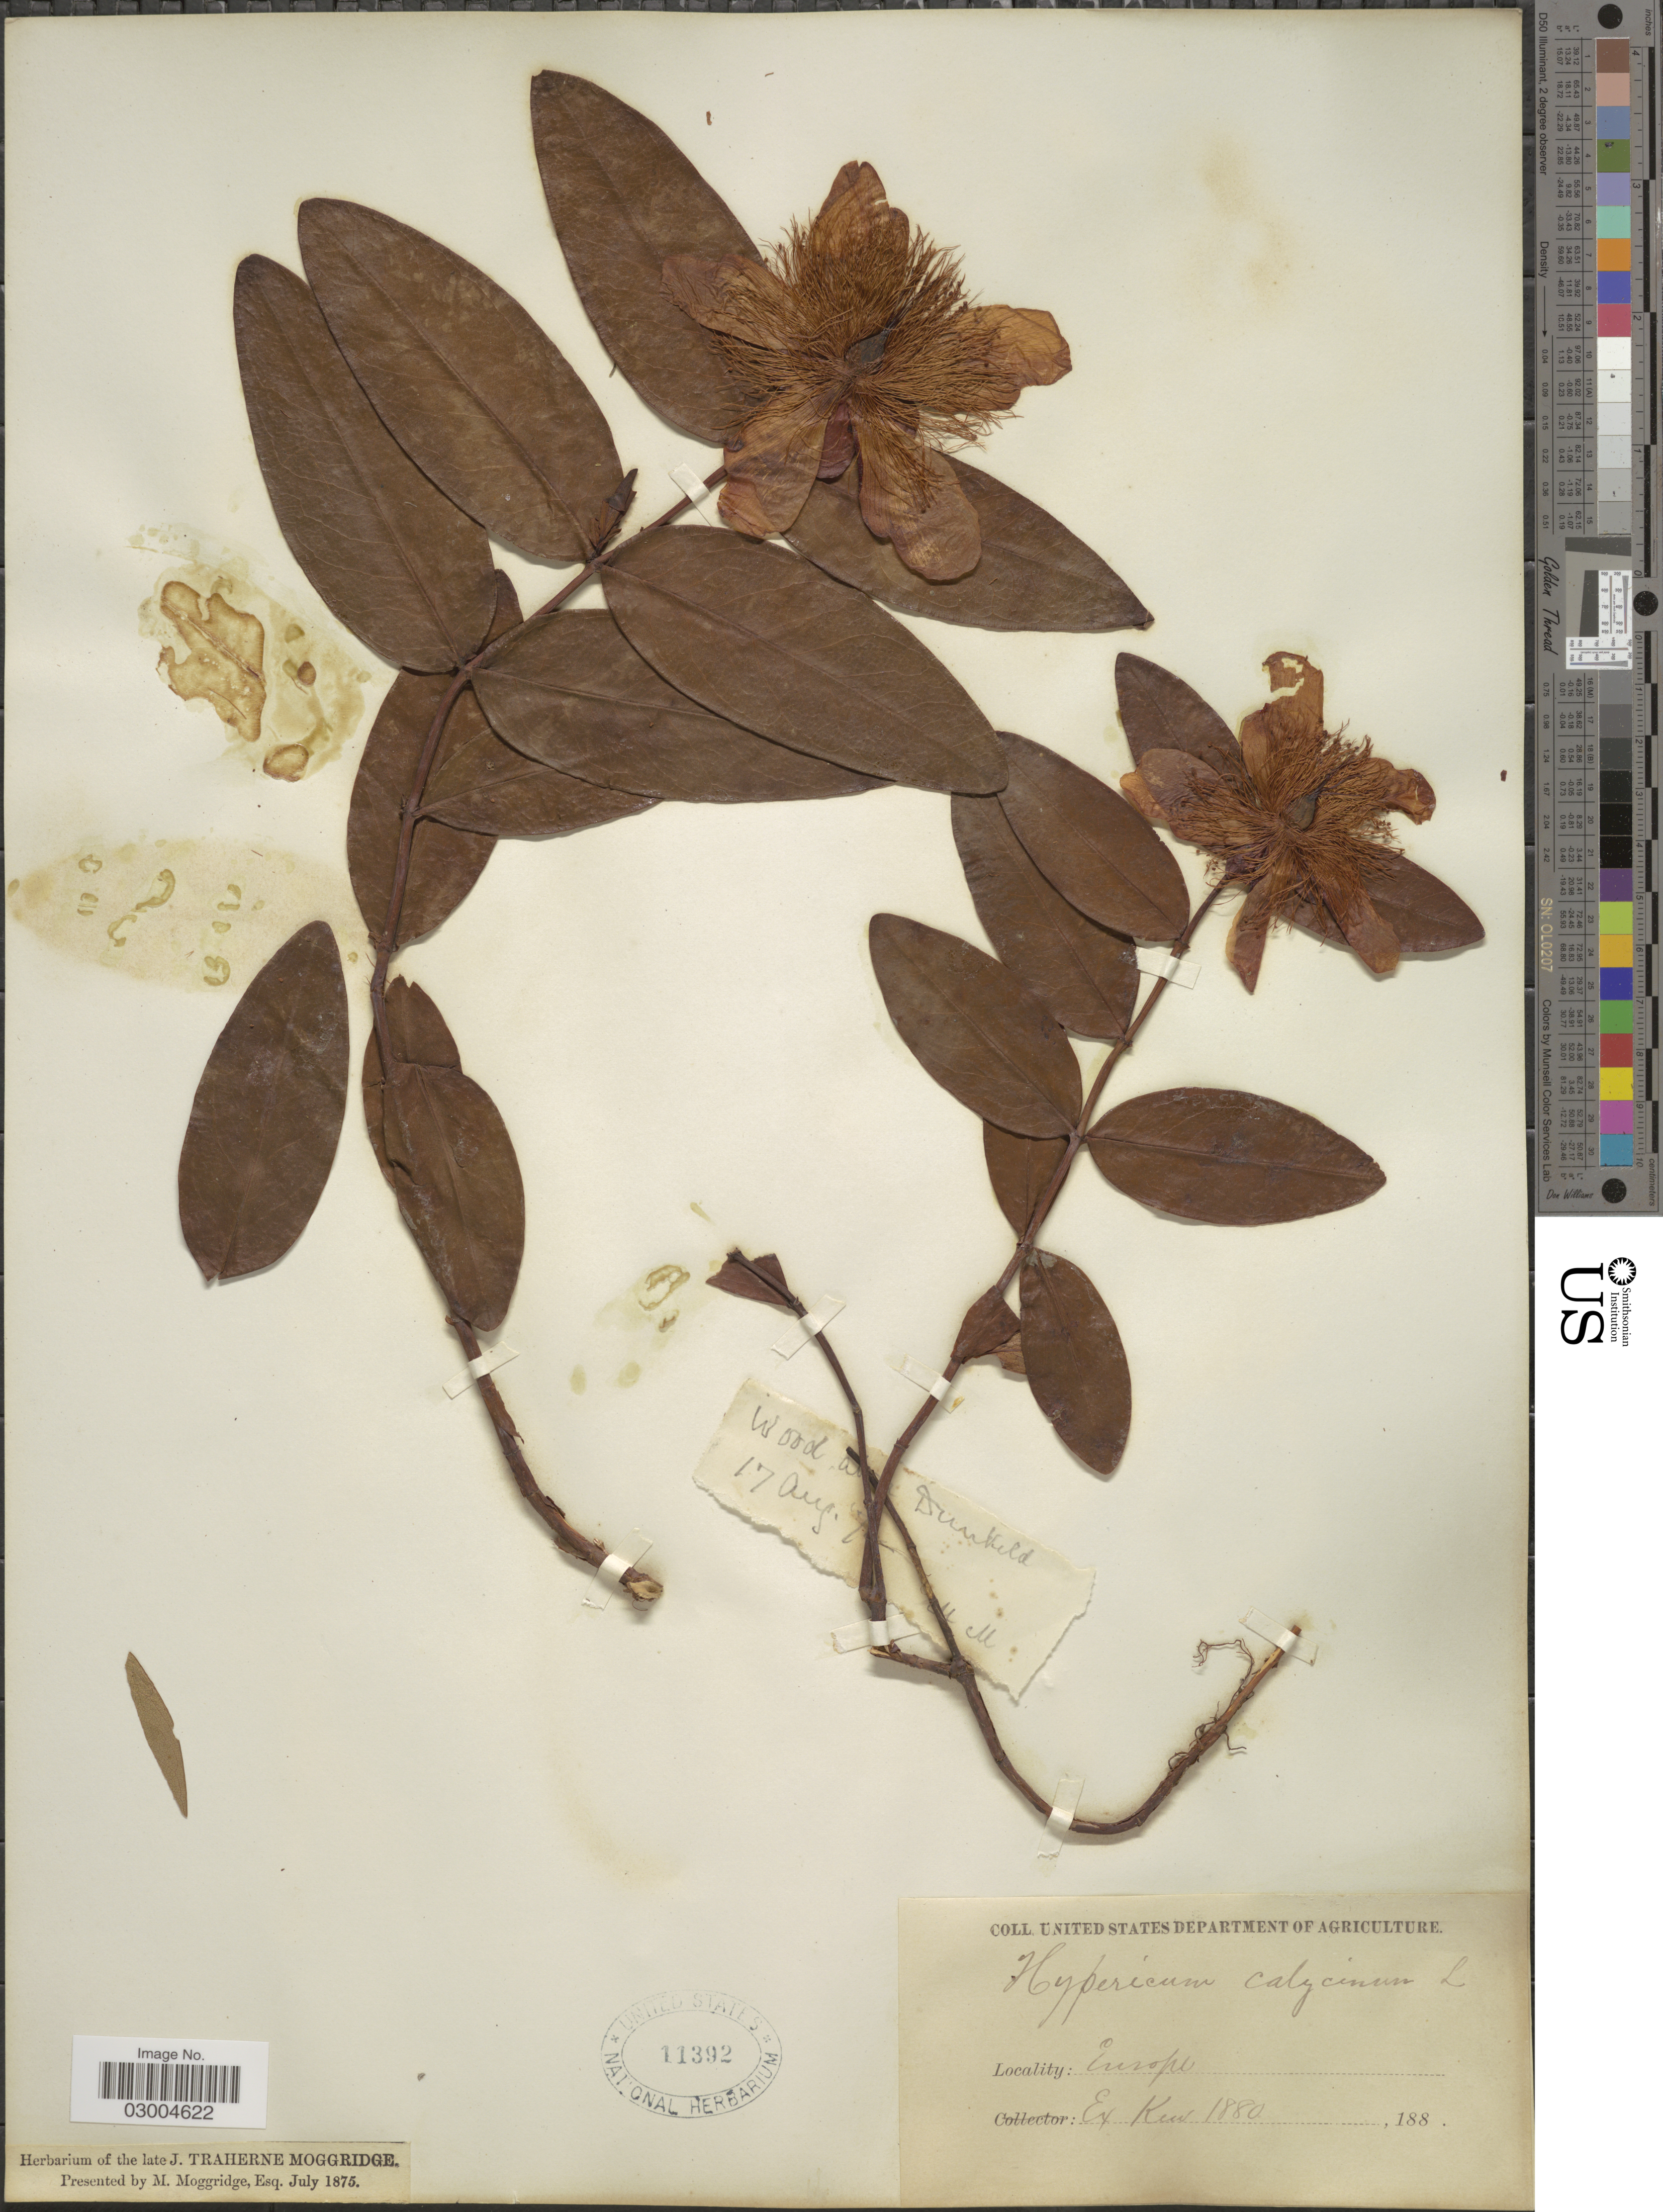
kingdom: Plantae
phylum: Tracheophyta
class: Magnoliopsida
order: Malpighiales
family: Hypericaceae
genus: Hypericum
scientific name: Hypericum calycinum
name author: L.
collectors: M. M.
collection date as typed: Transcribed d/m/y: 17/8/71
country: United Kingdom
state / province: Scotland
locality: Europe. Wood a [illegible text] Dunkeld.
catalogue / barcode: US 11392